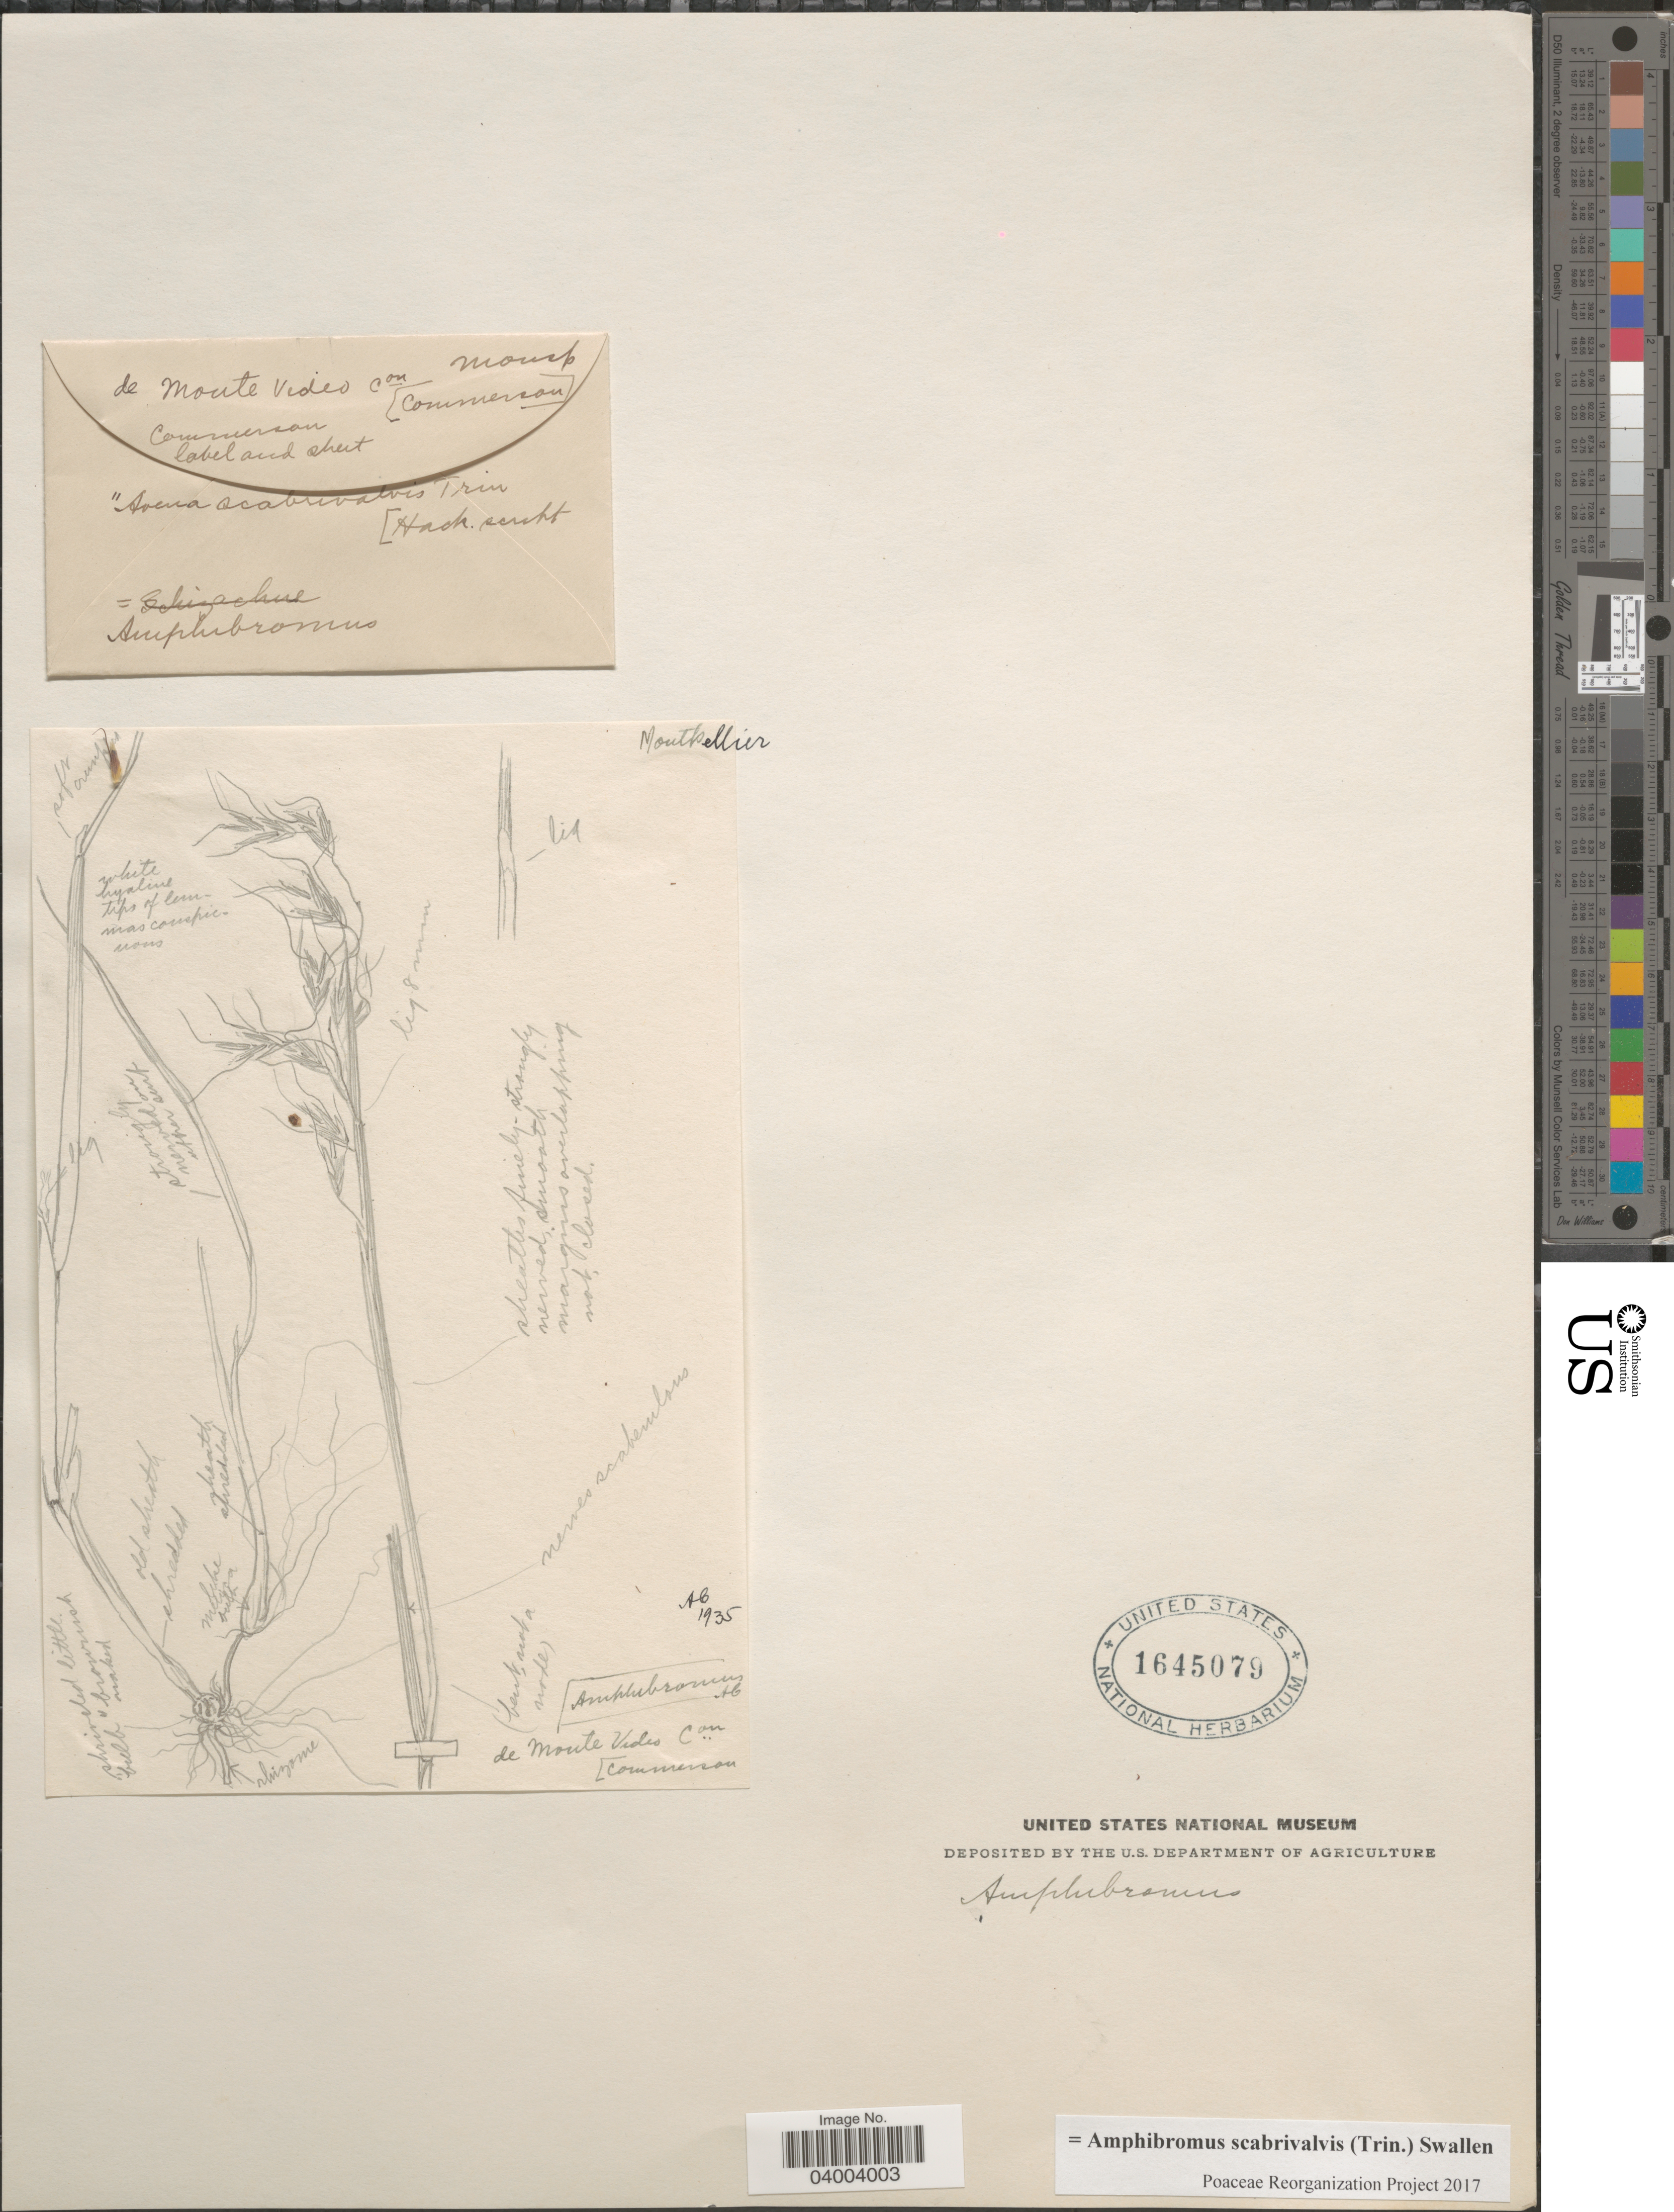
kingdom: Plantae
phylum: Tracheophyta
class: Liliopsida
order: Poales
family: Poaceae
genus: Amphibromus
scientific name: Amphibromus scabrivalvis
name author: (Trin.) Swallen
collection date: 1935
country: Uruguay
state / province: Montevideo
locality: De Monte Video Con. [Commerson].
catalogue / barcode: US 1645079